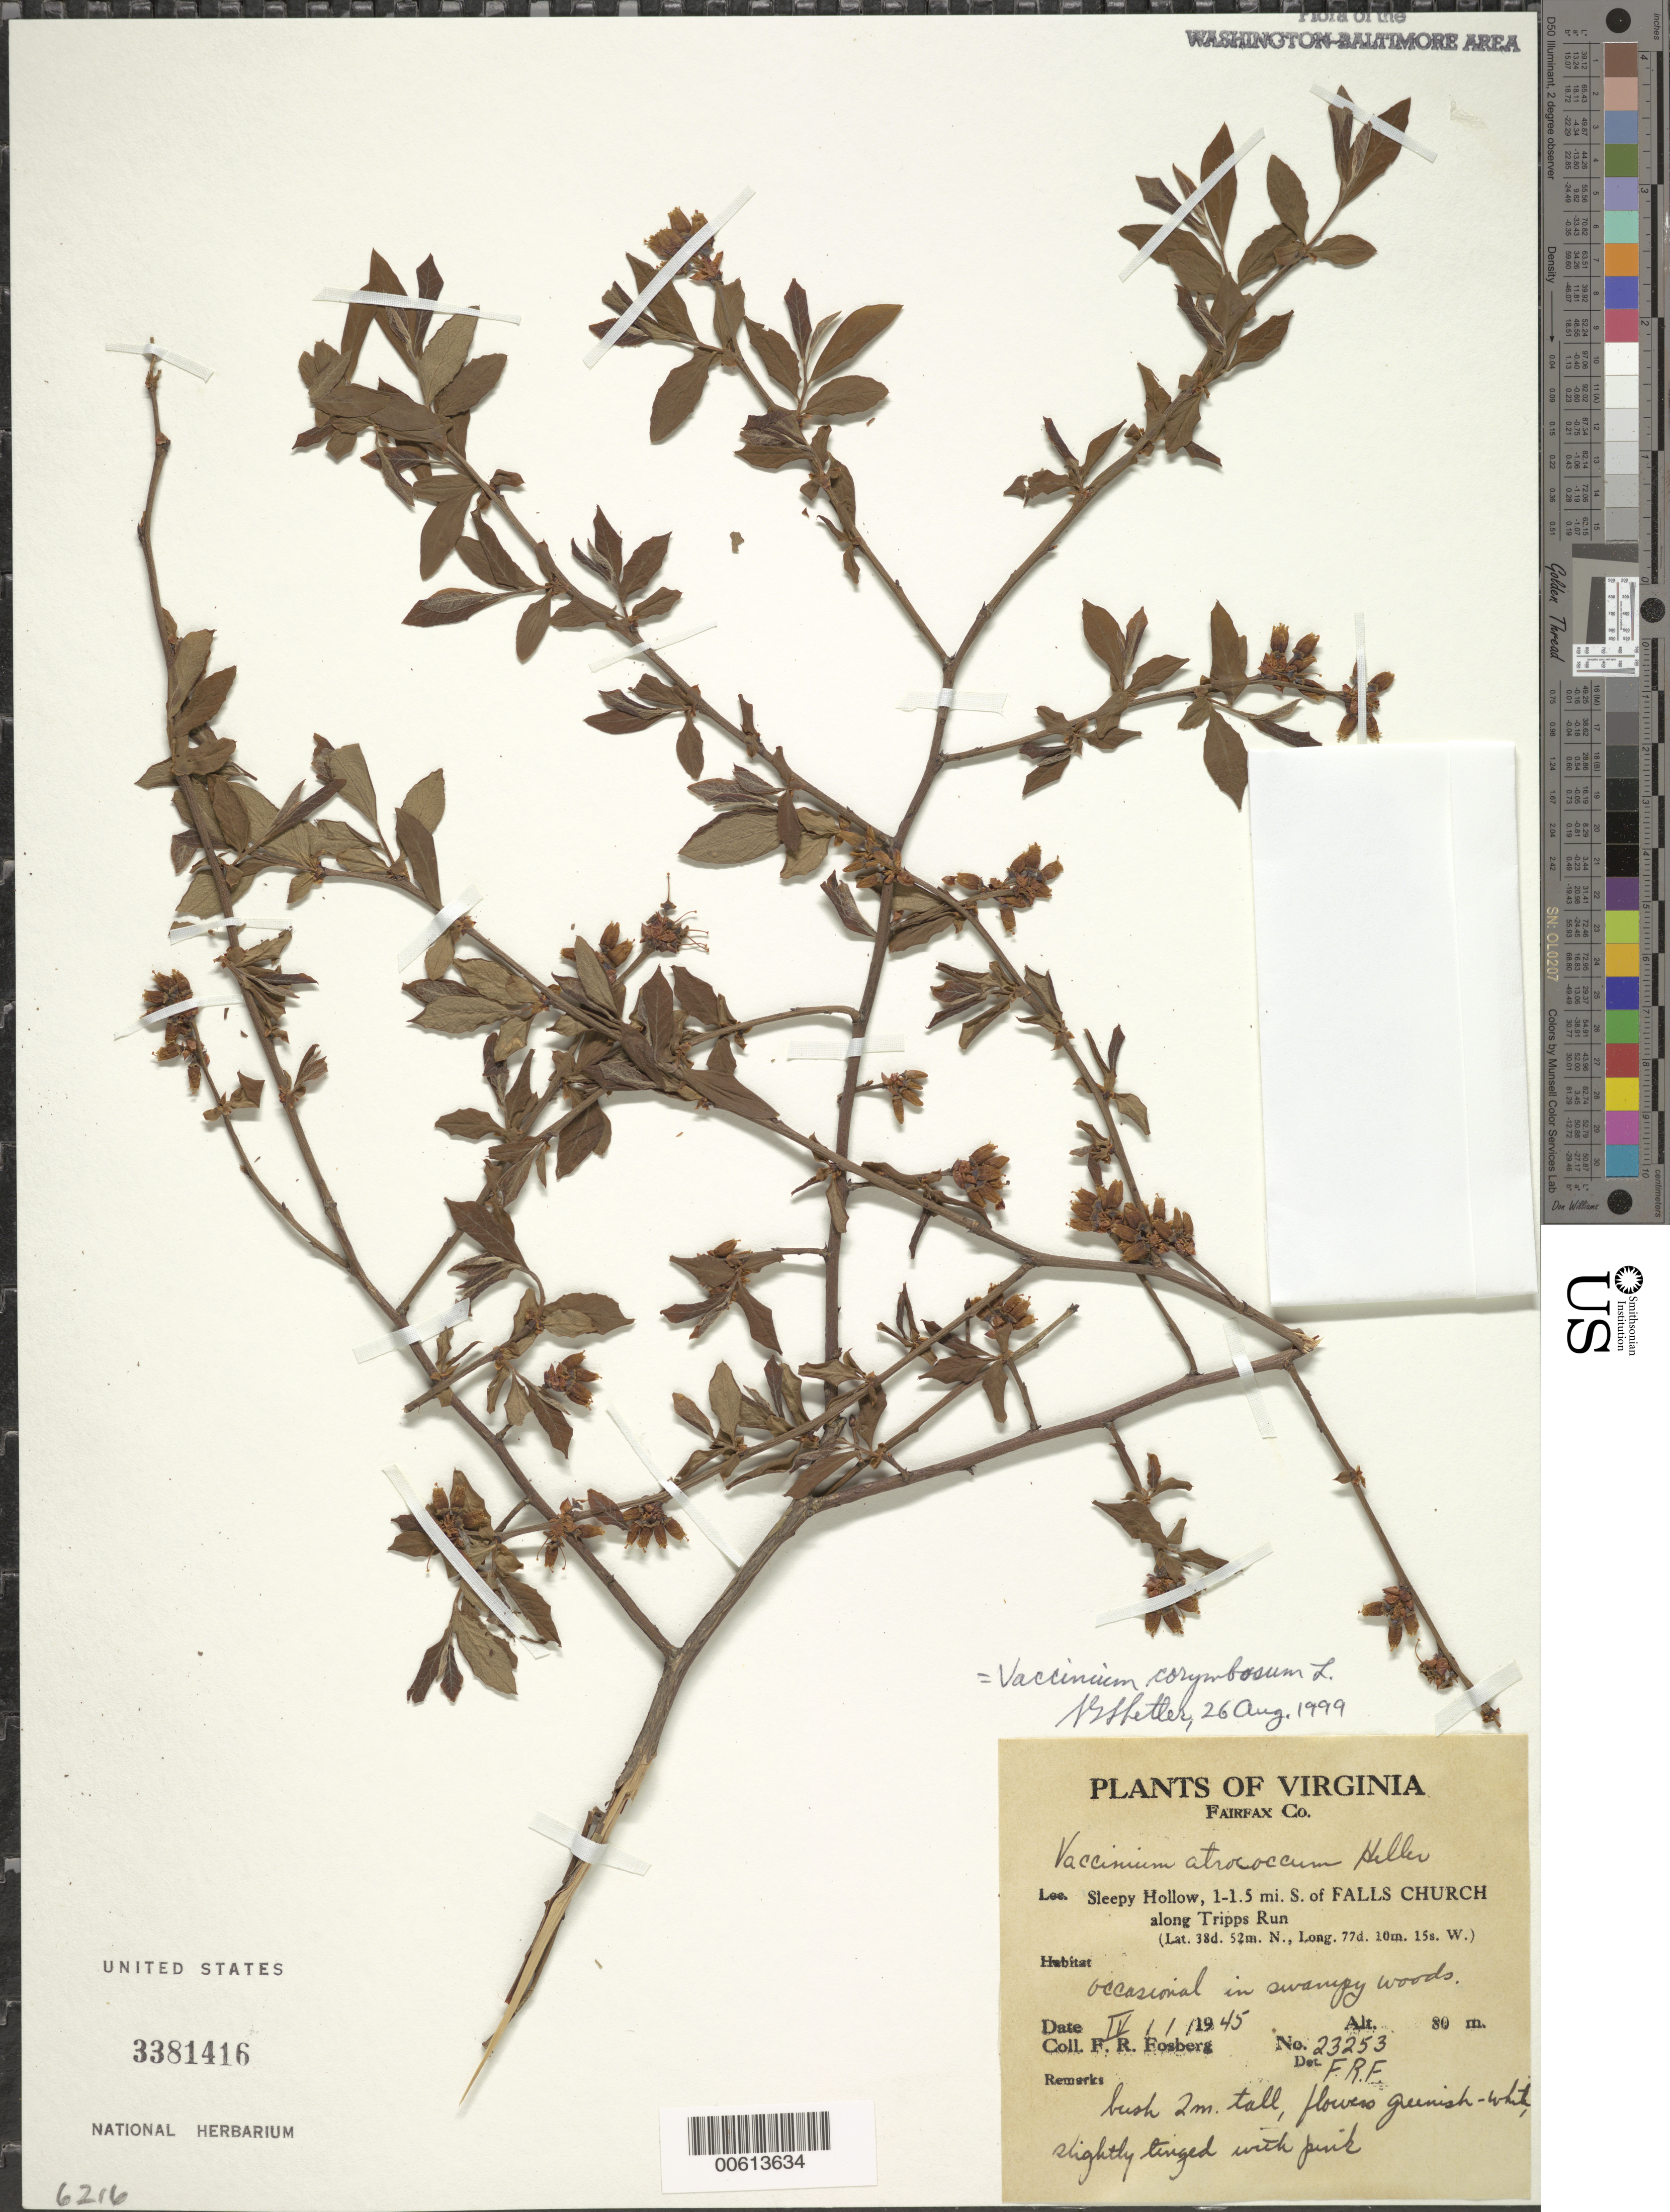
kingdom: Plantae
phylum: Tracheophyta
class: Magnoliopsida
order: Ericales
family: Ericaceae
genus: Vaccinium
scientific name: Vaccinium corymbosum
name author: L.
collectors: F. R. Fosberg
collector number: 23253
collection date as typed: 01 Apr 1945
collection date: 1945-04-01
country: United States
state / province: Virginia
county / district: Fairfax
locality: Sleepy Hollow, S of Falls Church along Tripps Run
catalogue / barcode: US 3381416